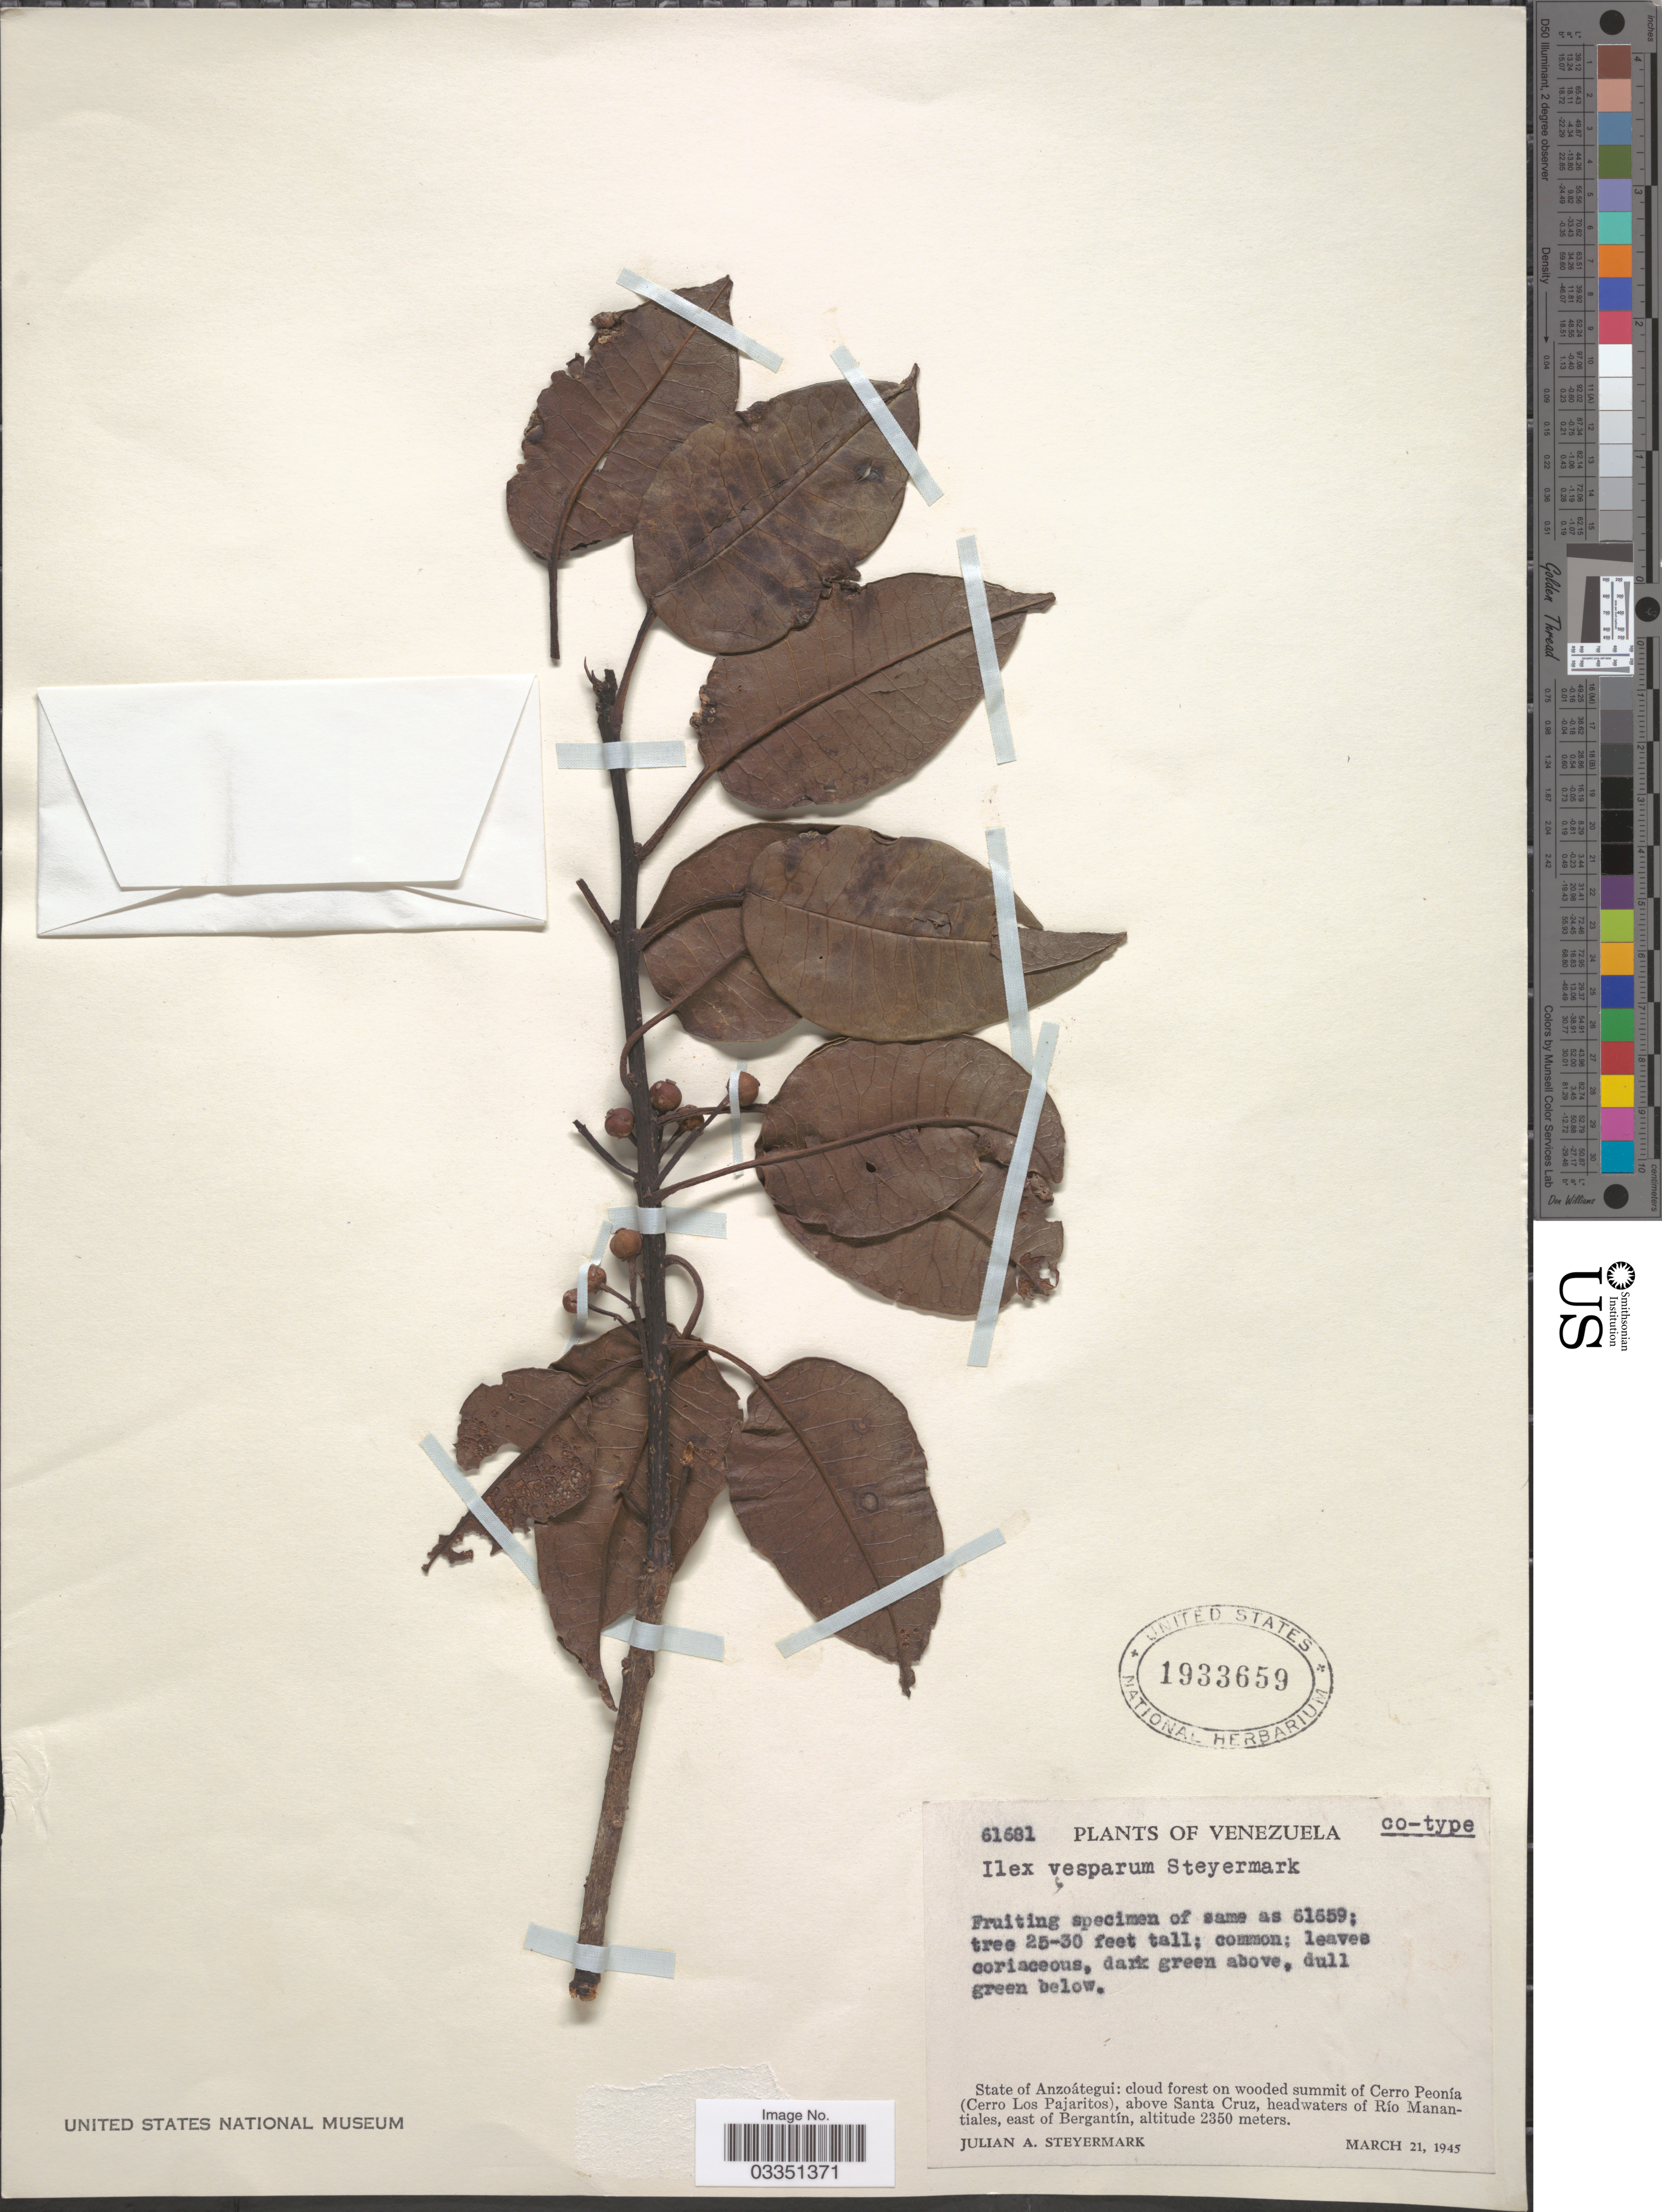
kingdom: Plantae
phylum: Tracheophyta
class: Magnoliopsida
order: Aquifoliales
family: Aquifoliaceae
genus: Ilex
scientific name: Ilex vesparum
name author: Steyerm.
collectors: J. Steyermark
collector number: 61681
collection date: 1945-03-21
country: Venezuela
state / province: Anzoategui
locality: Cloud forest on wooded summit of Cerro Peonía (Cerro Los Pajaritos), above Santa Cruz, headwaters of Río Manantiales, east of Bergantín.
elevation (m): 2350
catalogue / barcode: US 1933659